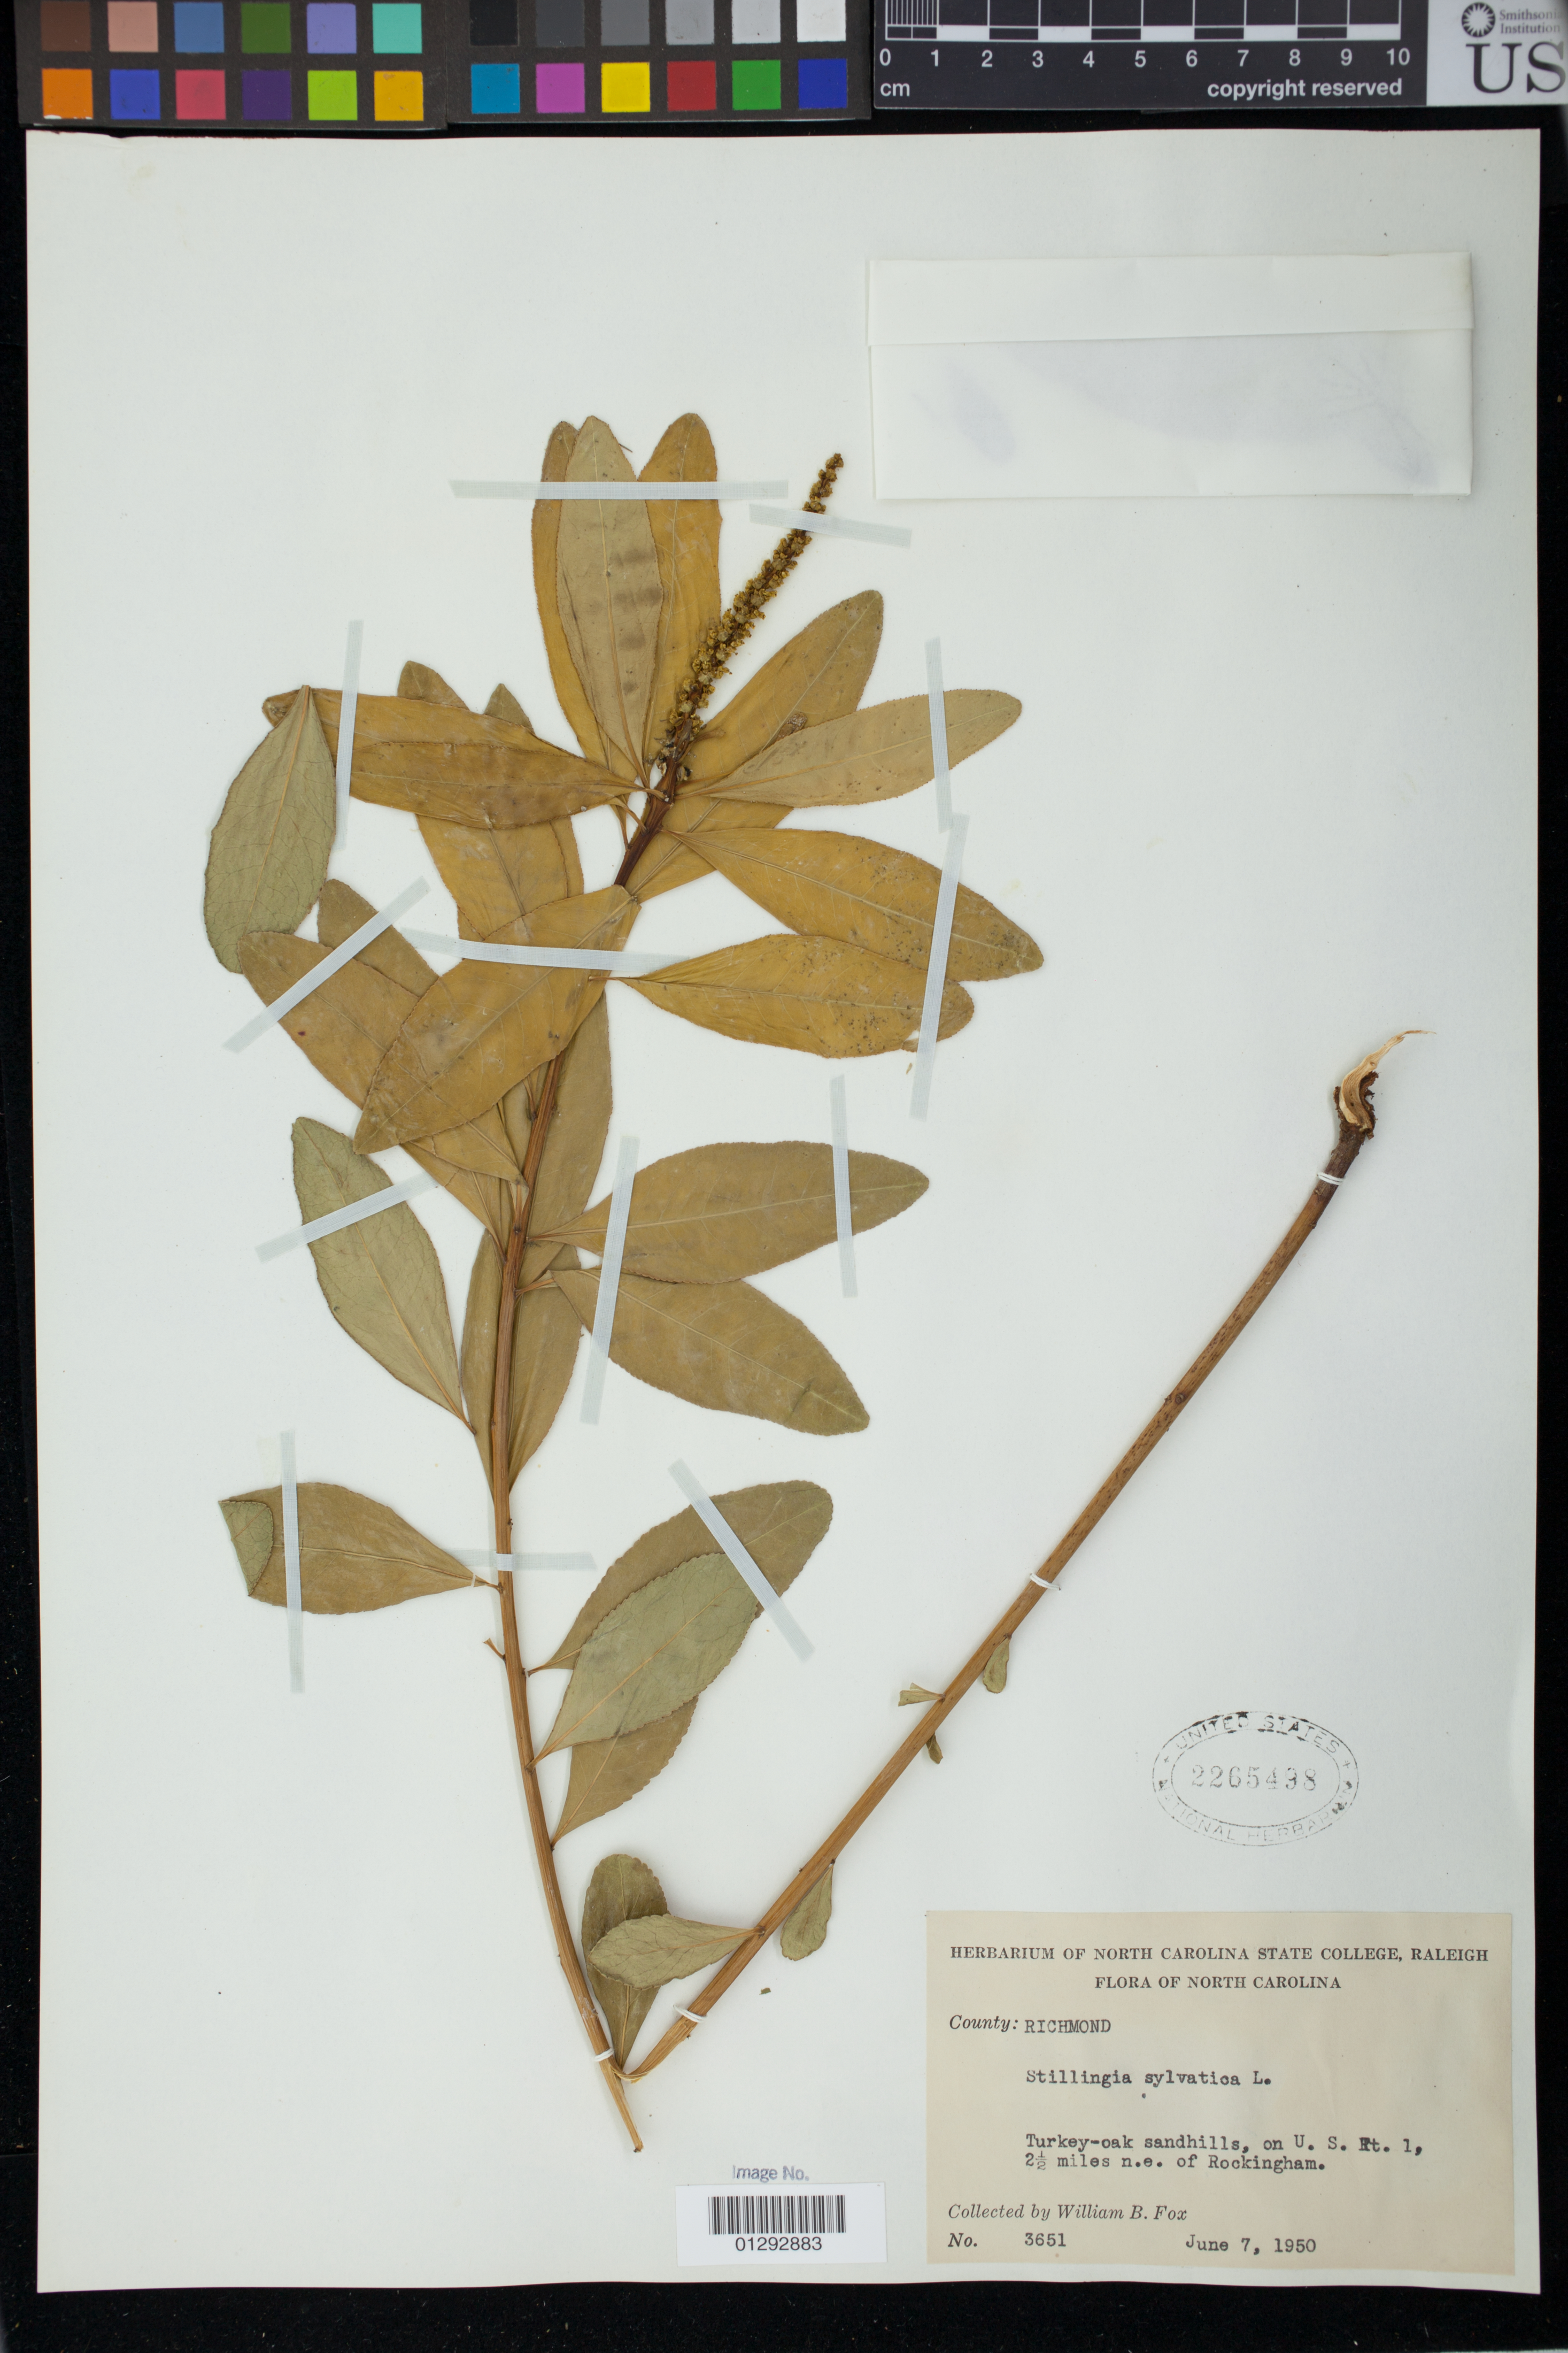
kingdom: Plantae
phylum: Tracheophyta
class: Magnoliopsida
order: Malpighiales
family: Euphorbiaceae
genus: Stillingia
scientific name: Stillingia sylvatica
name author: L.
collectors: W. B. Fox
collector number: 3651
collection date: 1950-06-07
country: United States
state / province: North Carolina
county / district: Richmond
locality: On U.S. Rt. 1, 2 1/2 miles n.e. of Rockingham.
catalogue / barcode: US 2265498